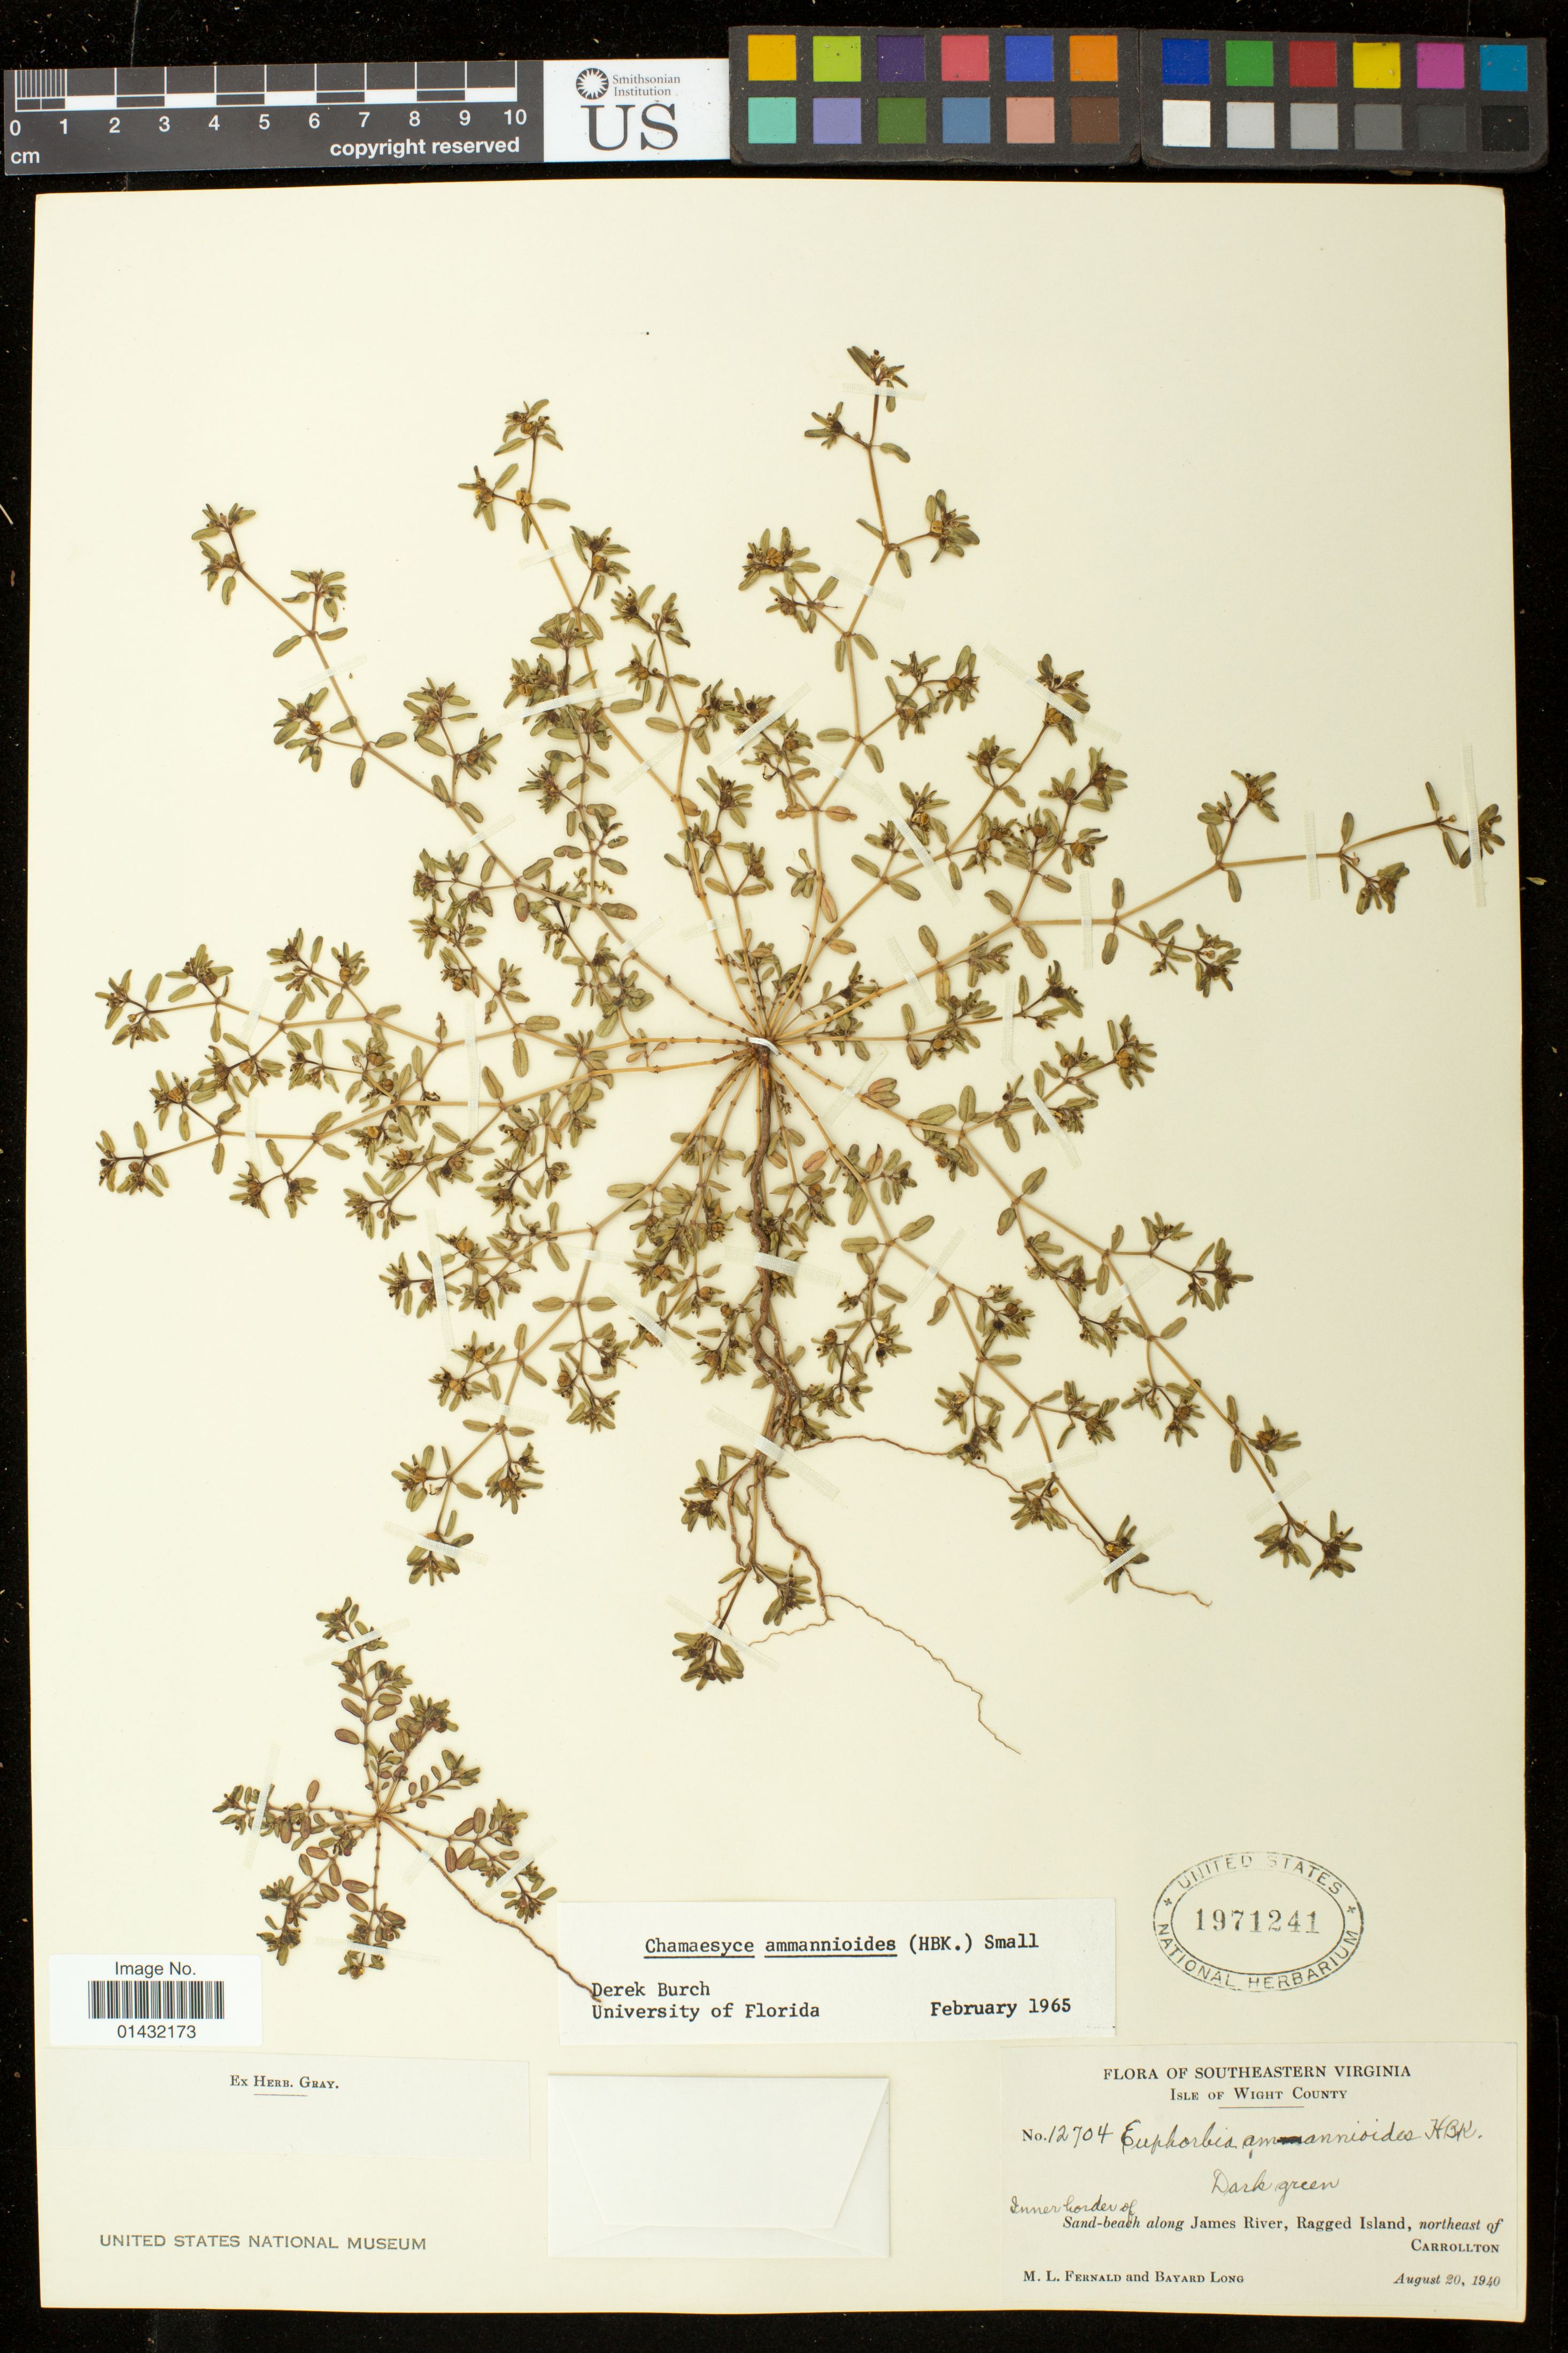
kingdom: Plantae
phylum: Tracheophyta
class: Magnoliopsida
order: Malpighiales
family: Euphorbiaceae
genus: Euphorbia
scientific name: Euphorbia bombensis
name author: Jacq.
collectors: M. L. Fernald & B. Long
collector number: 12704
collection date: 1940-08-20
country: United States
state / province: Virginia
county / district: Isle of Wight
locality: Inner border of Sand-beach along James River, Ragged Island, northeast of Carrollton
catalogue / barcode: US 1971241